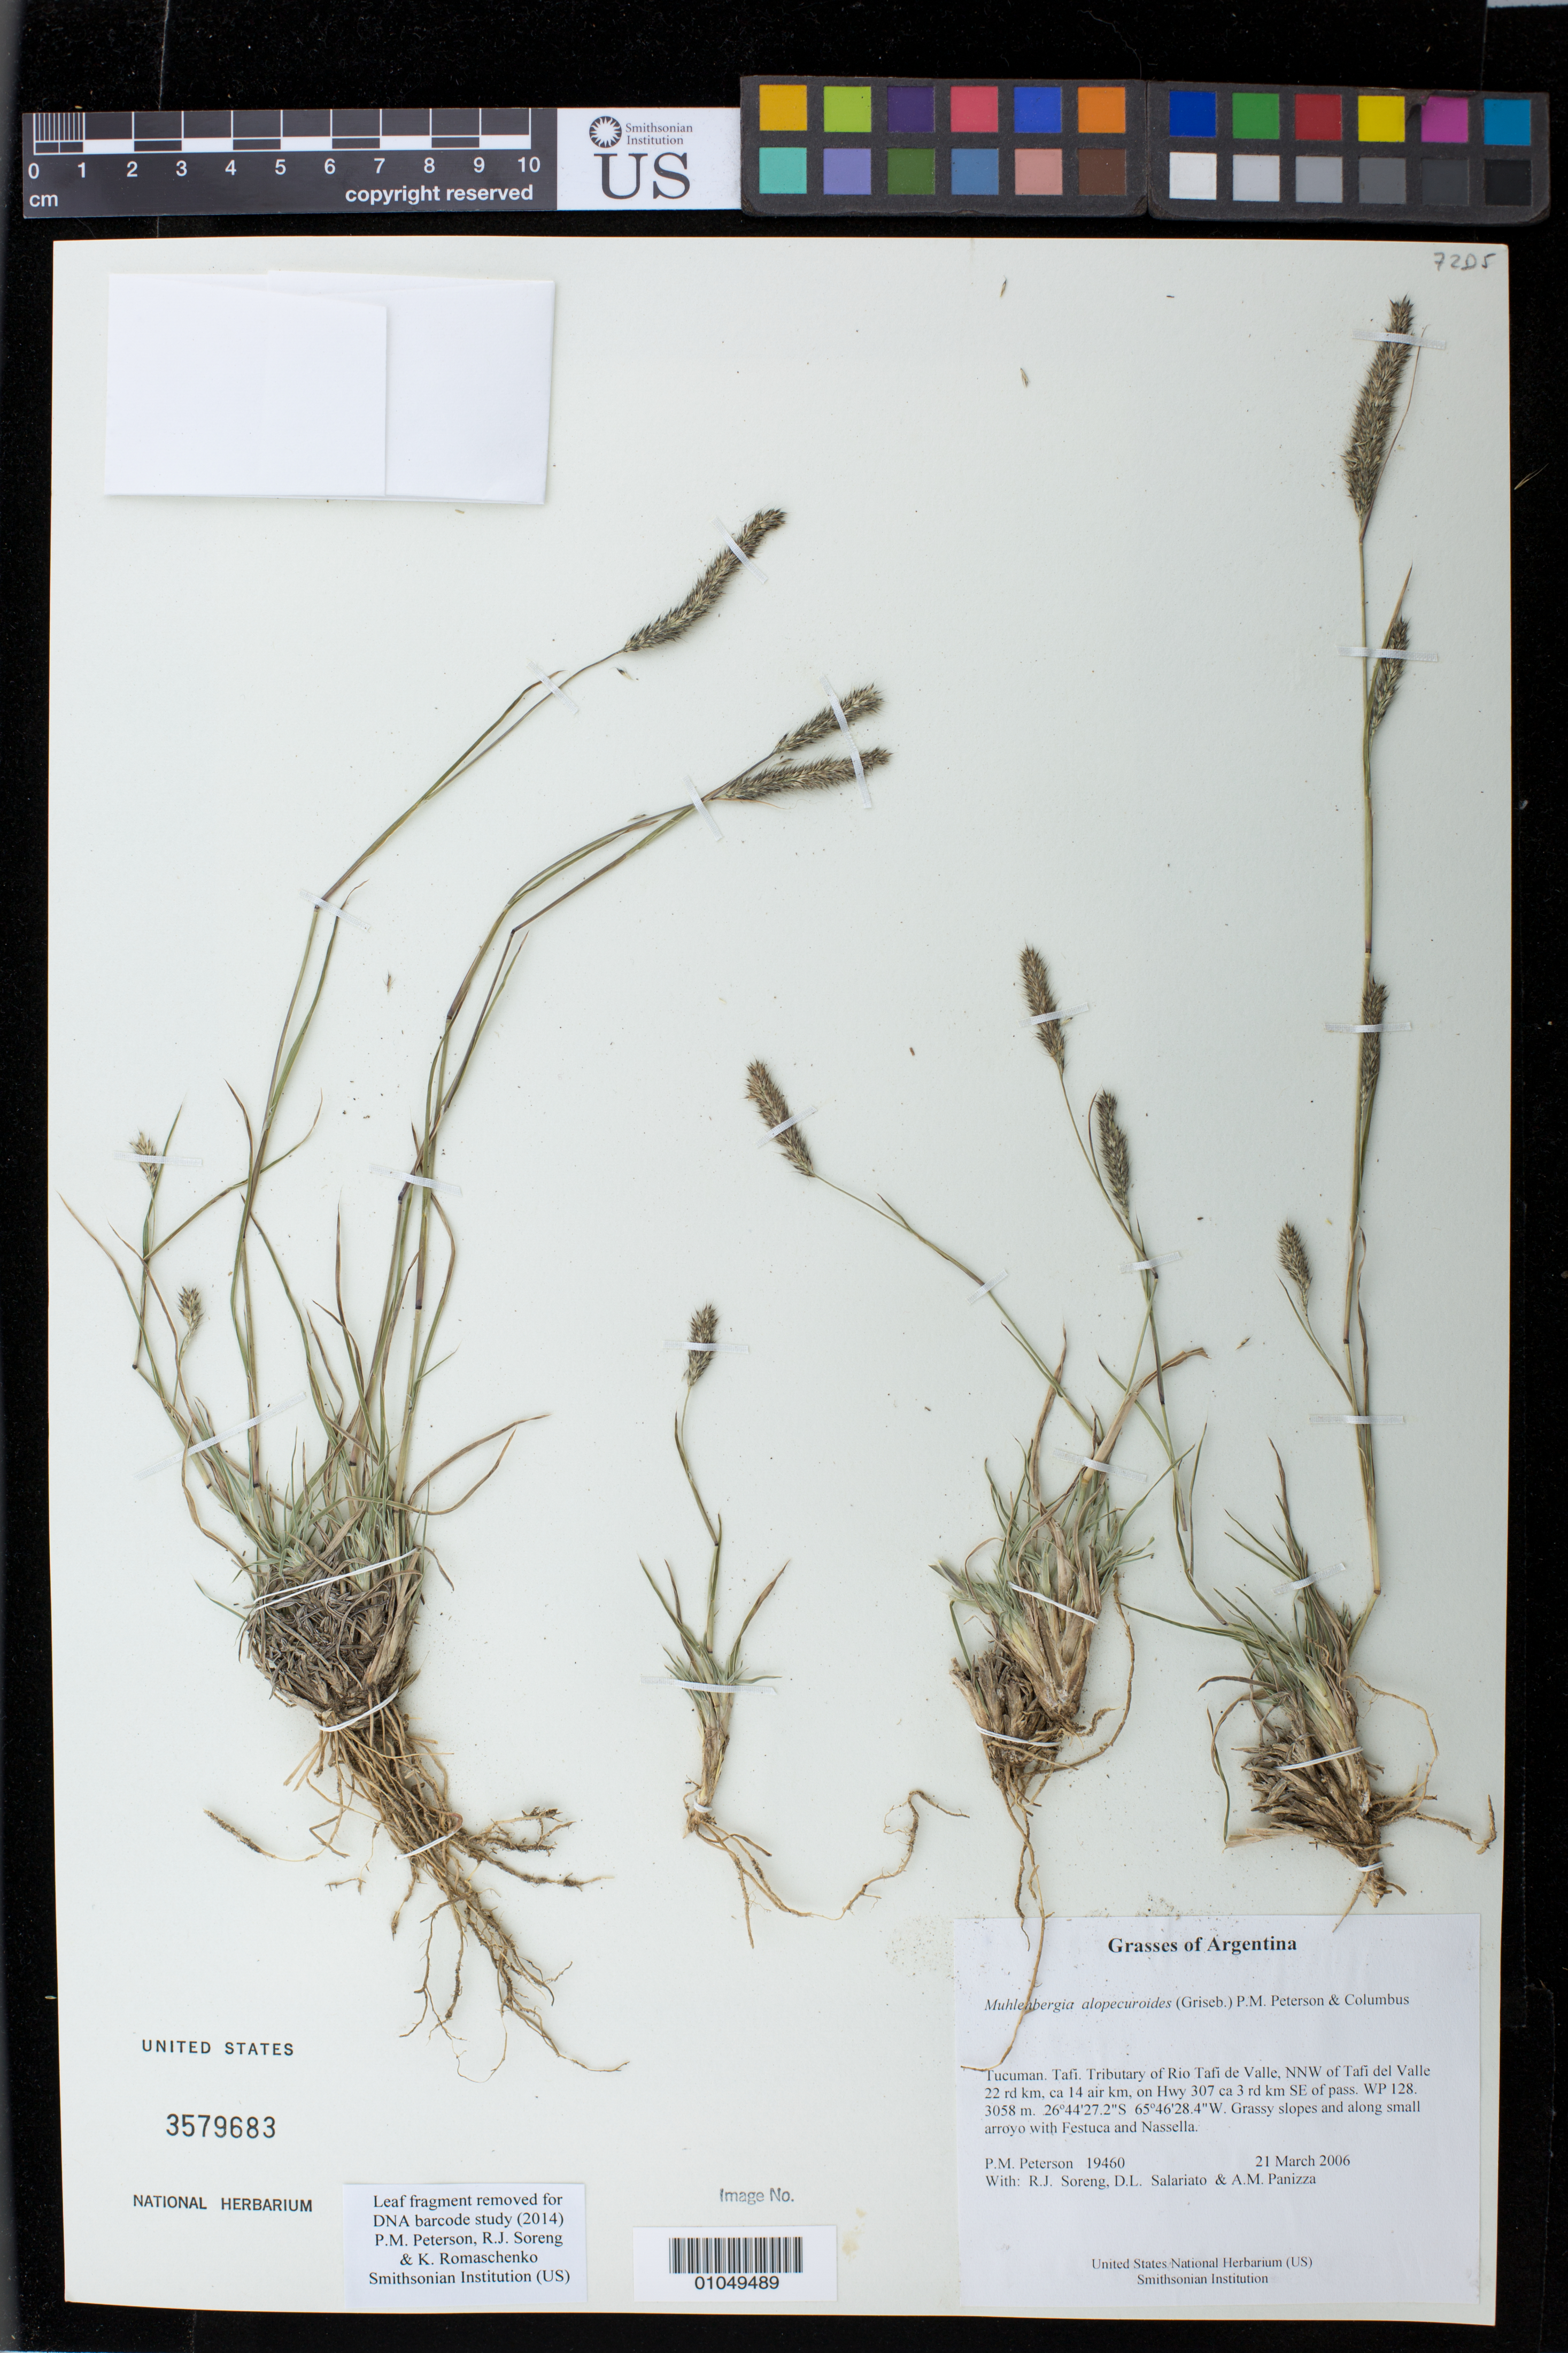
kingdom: Plantae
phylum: Tracheophyta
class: Liliopsida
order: Poales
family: Poaceae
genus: Muhlenbergia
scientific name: Muhlenbergia alopecuroides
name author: (Griseb.) P.M. Peterson & Columbus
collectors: P. M. Peterson, R. J. Soreng, D. Salariato & A. Panizza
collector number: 19460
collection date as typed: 21 Mar 2006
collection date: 2006-03-21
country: Argentina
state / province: Tucuman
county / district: Tafi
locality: Tributary of Rio Tafi de Valle, NNW of Tafi del Valle 22 rd km, ca 14 air km, on Hwy 307 ca 3 rd km SE of pass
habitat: Grassy slopes and along small arroyo with Festuca and Nassella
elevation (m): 3058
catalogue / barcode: US 3579683